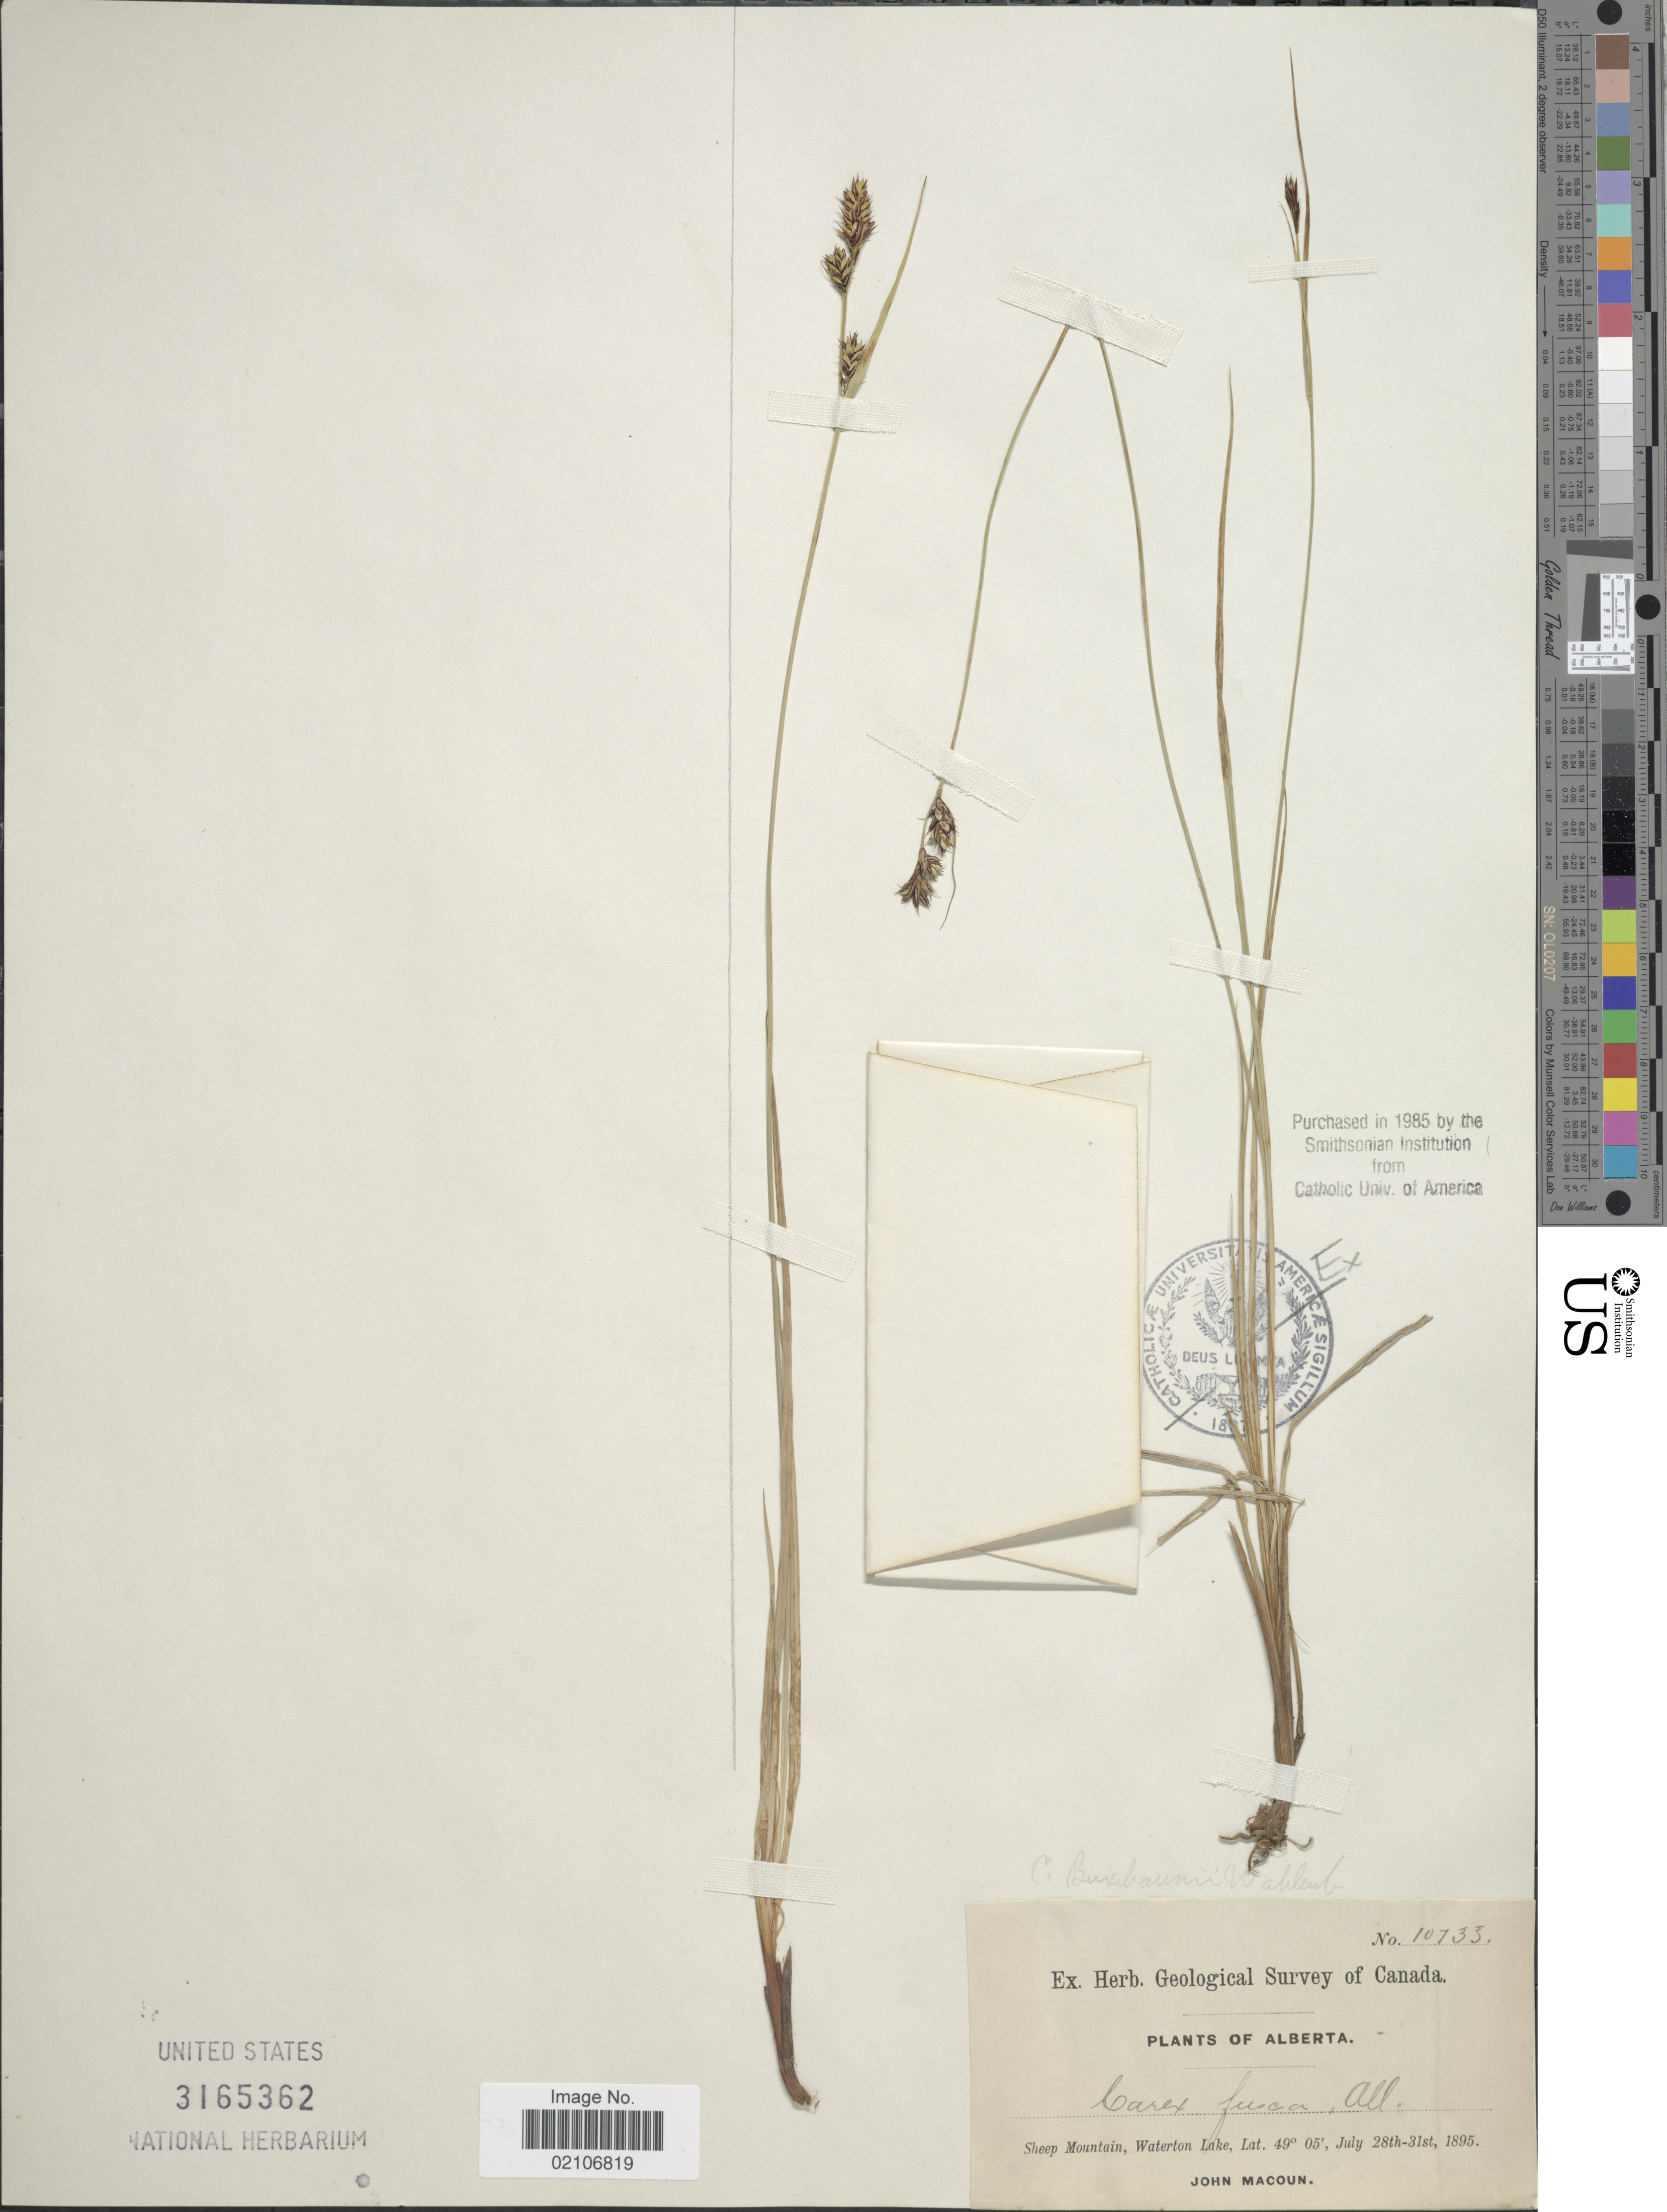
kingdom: Plantae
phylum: Tracheophyta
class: Liliopsida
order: Poales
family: Cyperaceae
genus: Carex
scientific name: Carex buxbaumii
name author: Wahlenb.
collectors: J. Macoun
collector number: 10733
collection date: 1895-07-28/1895-07-31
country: Canada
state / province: Alberta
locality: Alberta Sheep Mountain, Waterton Lake.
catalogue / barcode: US 3165362